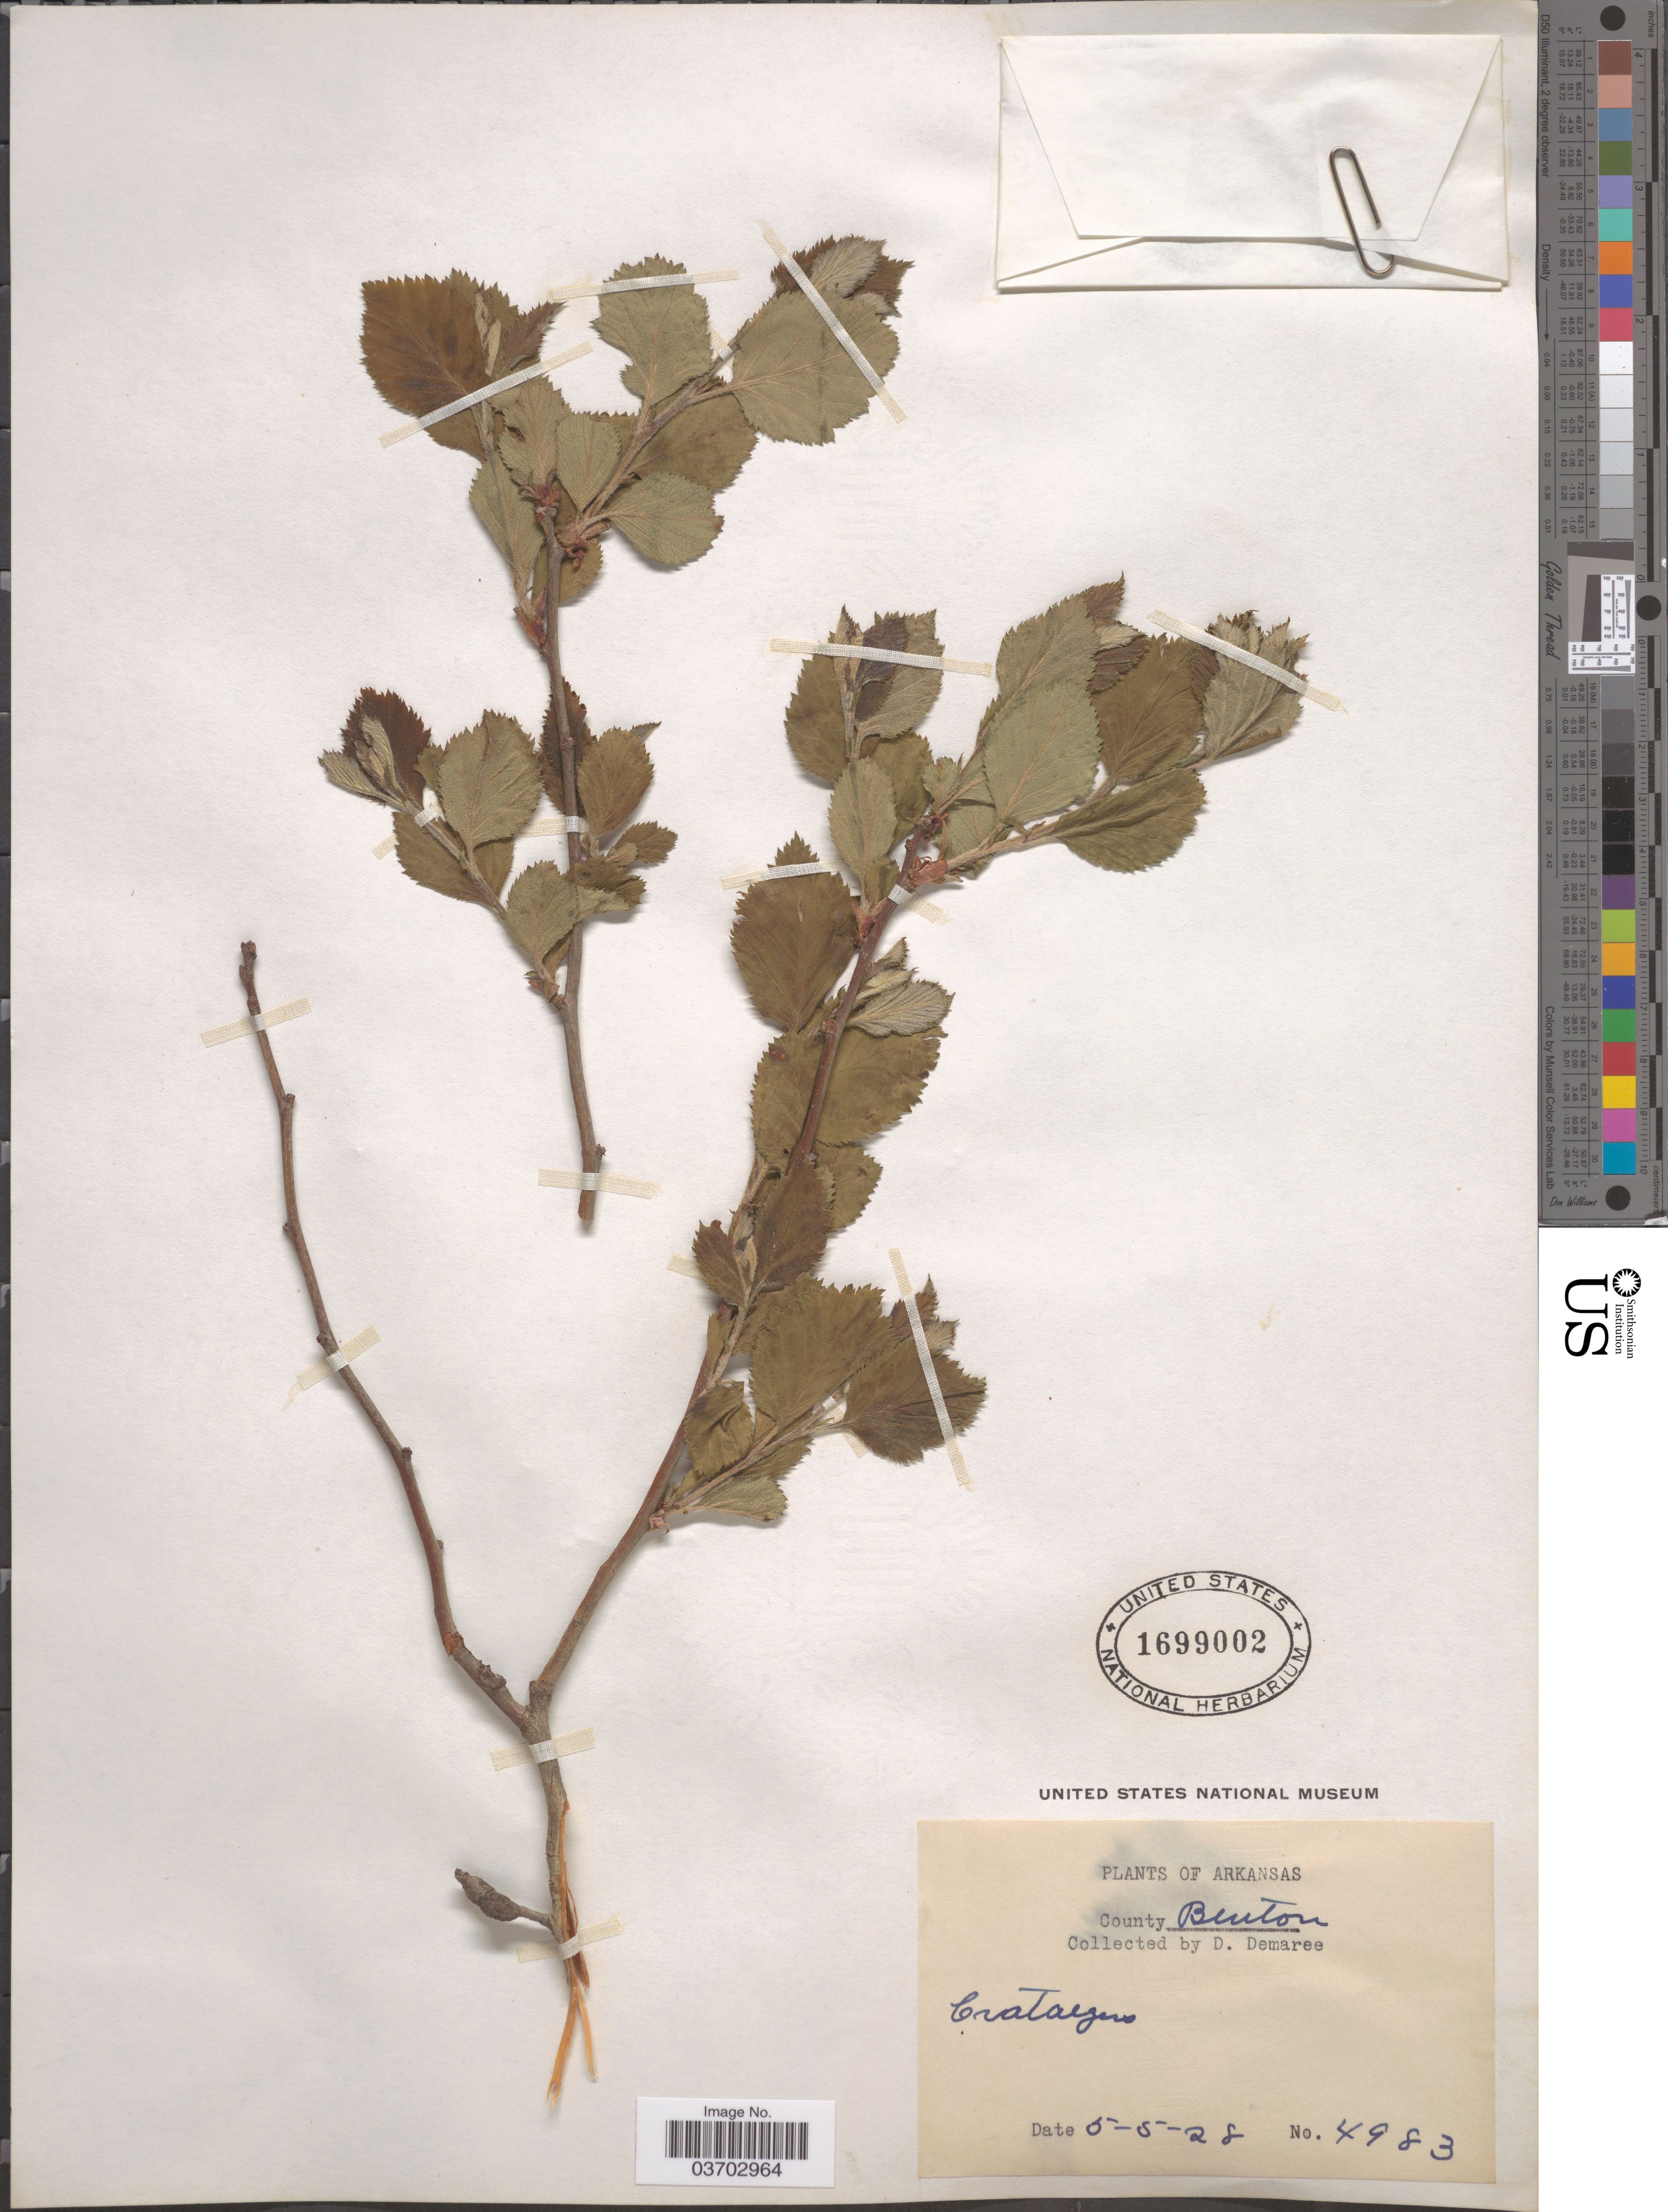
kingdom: Plantae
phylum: Tracheophyta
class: Magnoliopsida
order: Rosales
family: Rosaceae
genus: Crataegus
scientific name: Crataegus sp.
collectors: D. Demaree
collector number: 4983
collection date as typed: Transcribed d/m/y: 5/5/28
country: United States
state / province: Arkansas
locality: County Benton.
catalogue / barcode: US 1699002